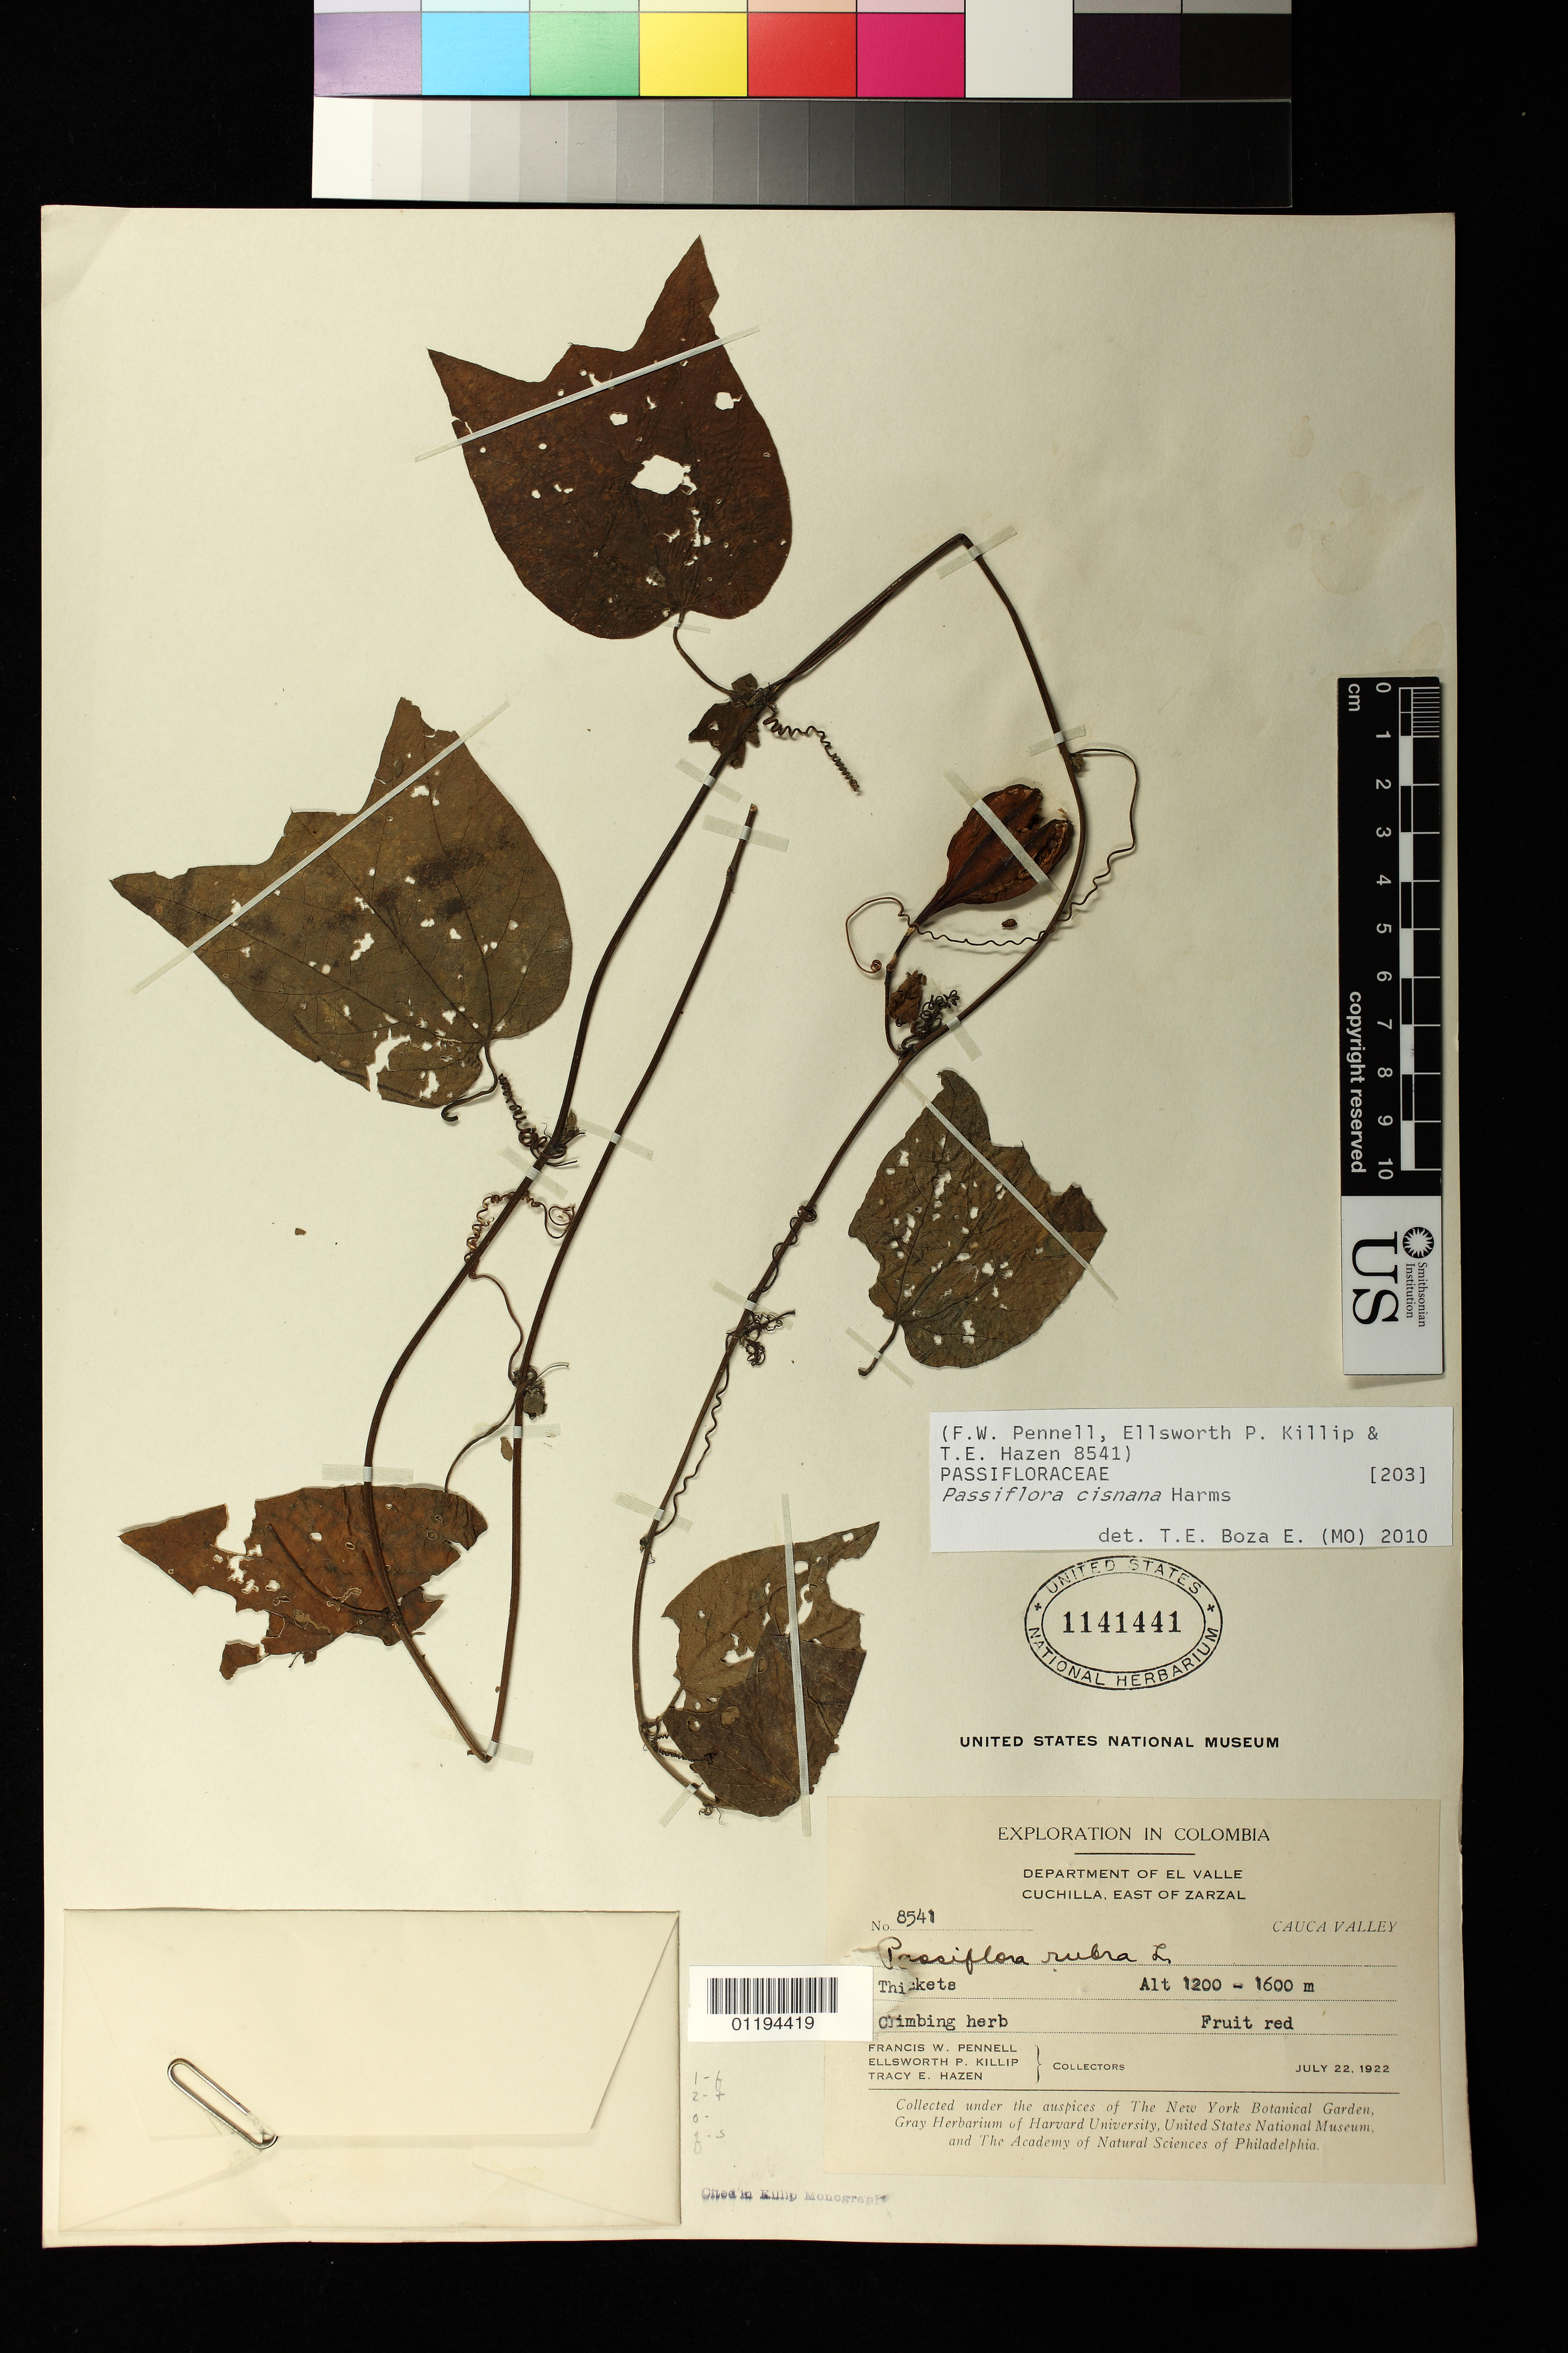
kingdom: Plantae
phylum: Tracheophyta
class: Magnoliopsida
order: Malpighiales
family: Passifloraceae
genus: Passiflora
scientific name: Passiflora cisnana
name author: Harms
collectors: F. W. Pennell, E. P. Killip & T. E. Hazen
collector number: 8541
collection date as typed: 22 Jul 1922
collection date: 1922-07-22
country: Colombia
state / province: Valle del Cauca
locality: Department of El Valle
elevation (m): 1200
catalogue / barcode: US 1141441